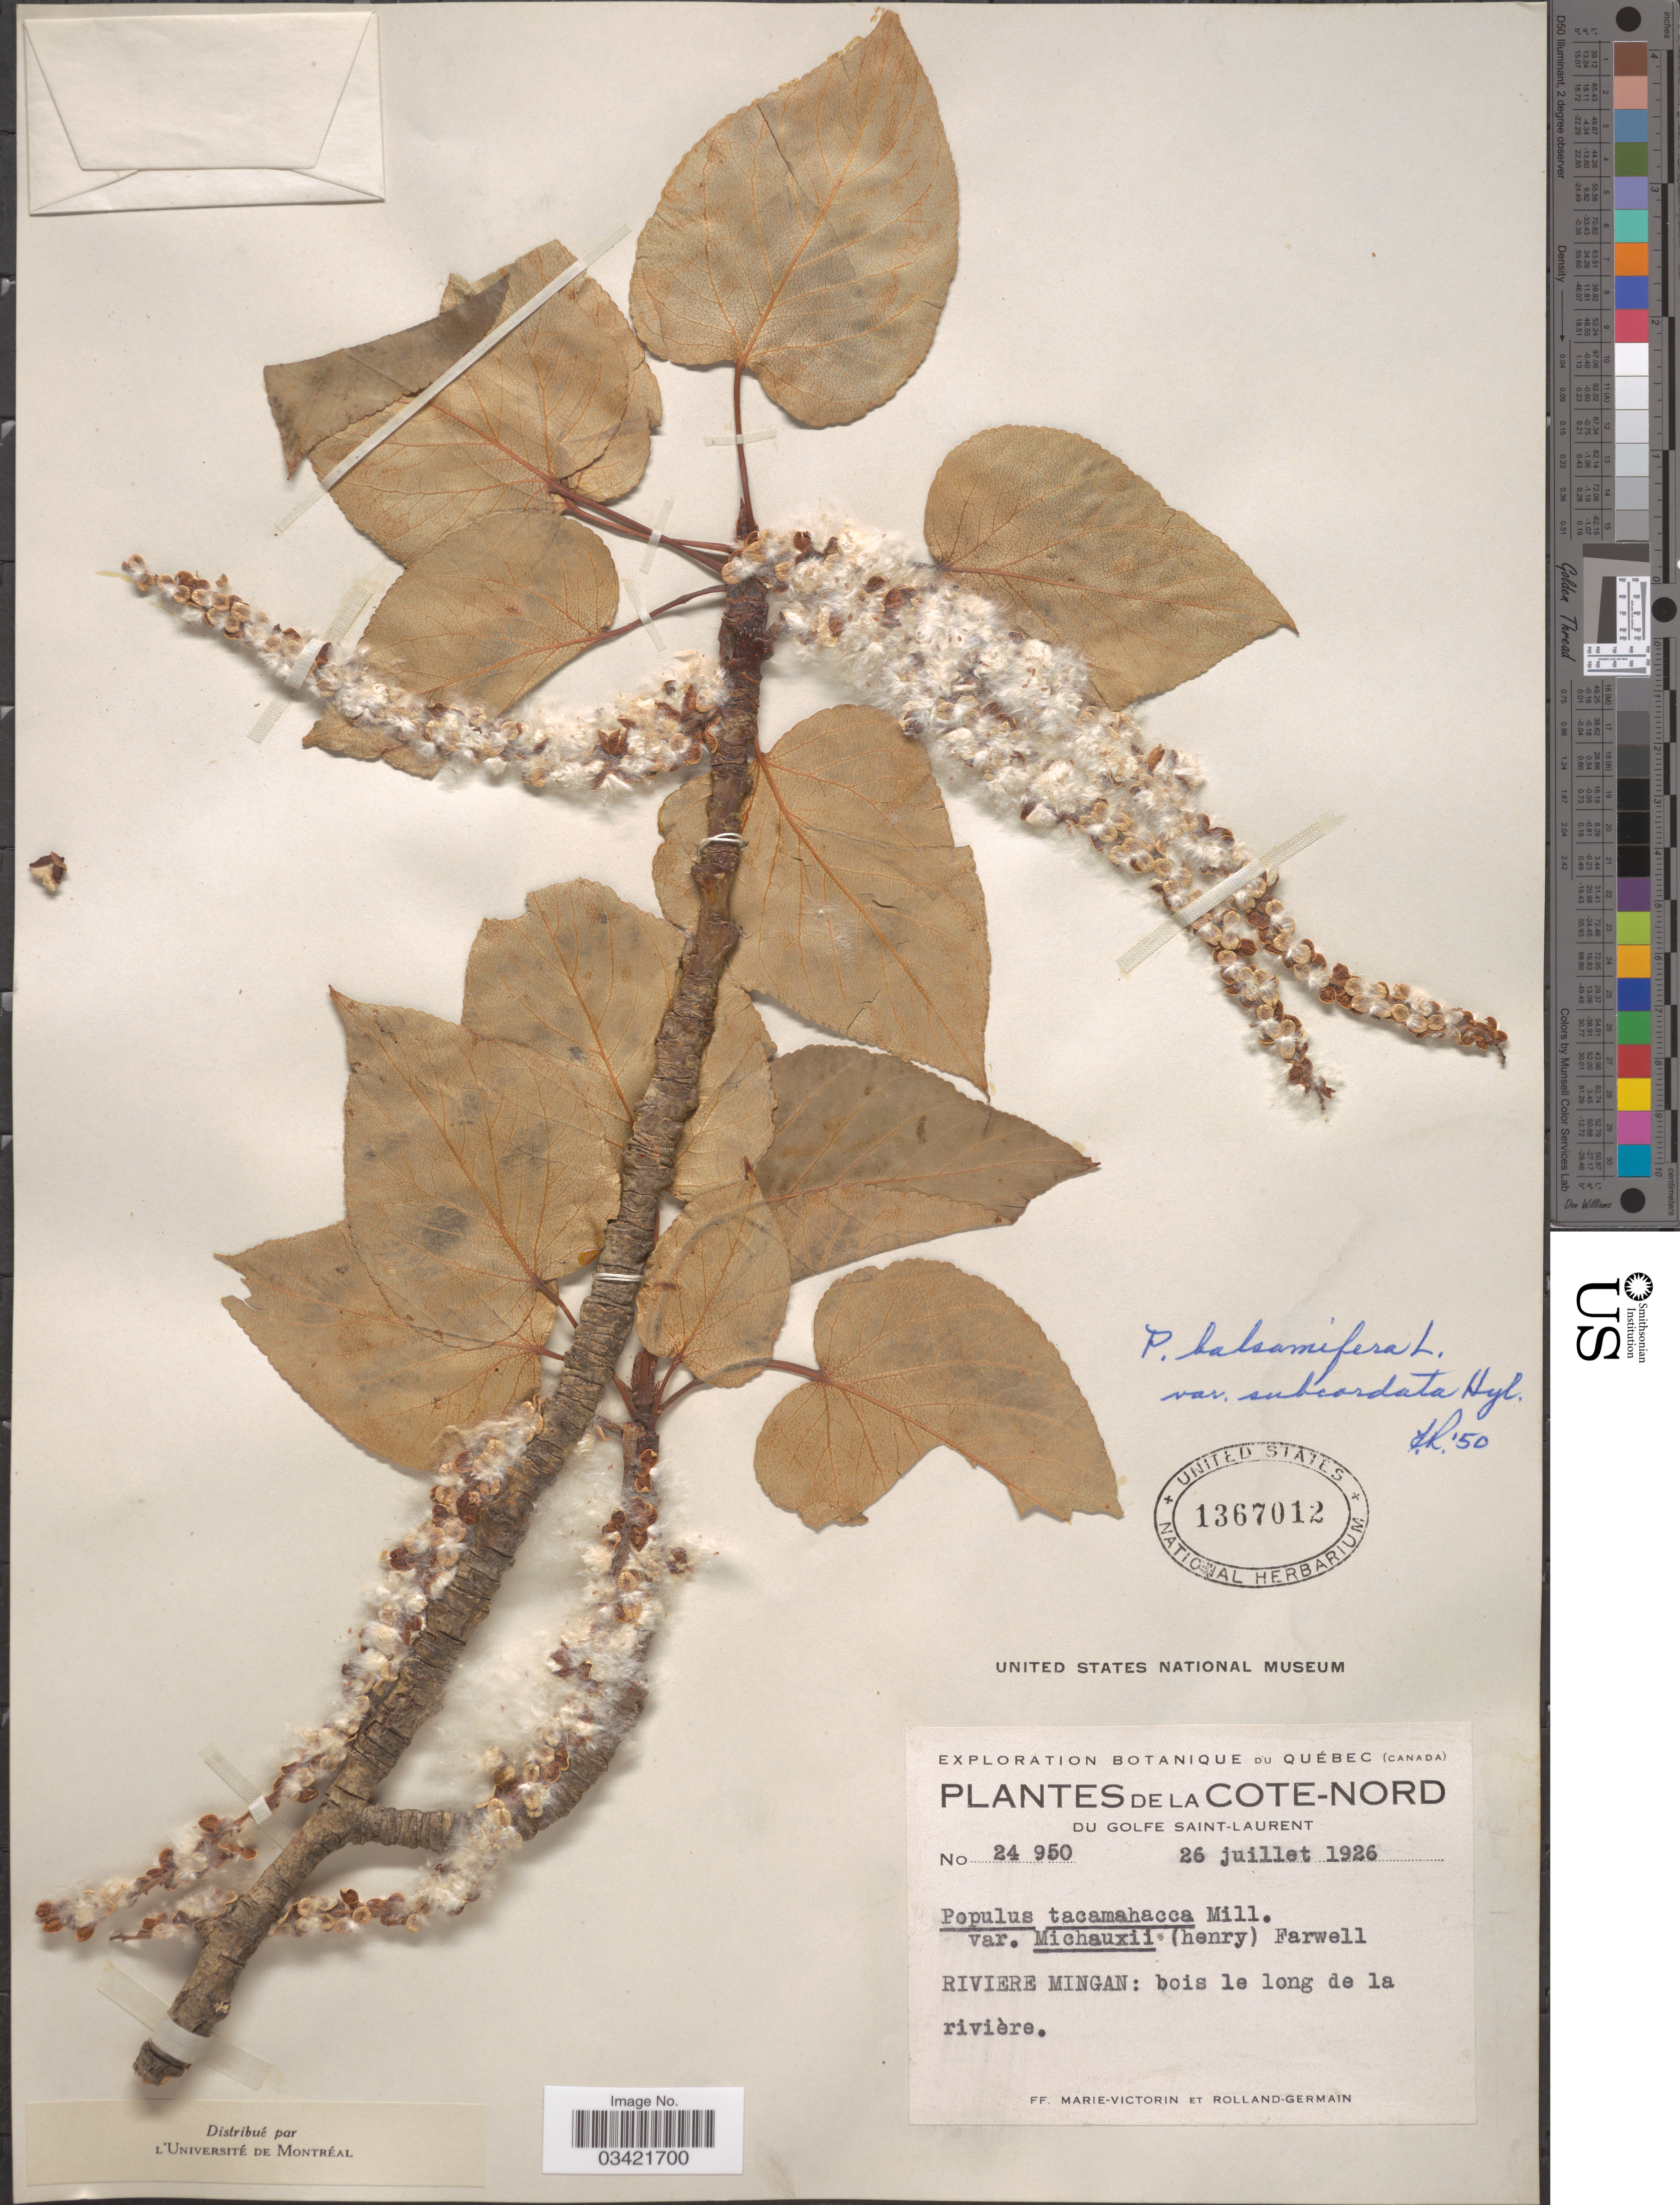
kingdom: Plantae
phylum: Tracheophyta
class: Magnoliopsida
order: Malpighiales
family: Salicaceae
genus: Populus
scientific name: Populus balsamifera var. subcordata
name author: Hyl.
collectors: F. Marie-Victorin & Rolland-Germain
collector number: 24950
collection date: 1926-07-26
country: Canada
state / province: Quebec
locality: De La Cote-Nord. Du Golfe Saint-Laurent. Riviere Mingan: bois le long de la rivière.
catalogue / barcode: US 1367012